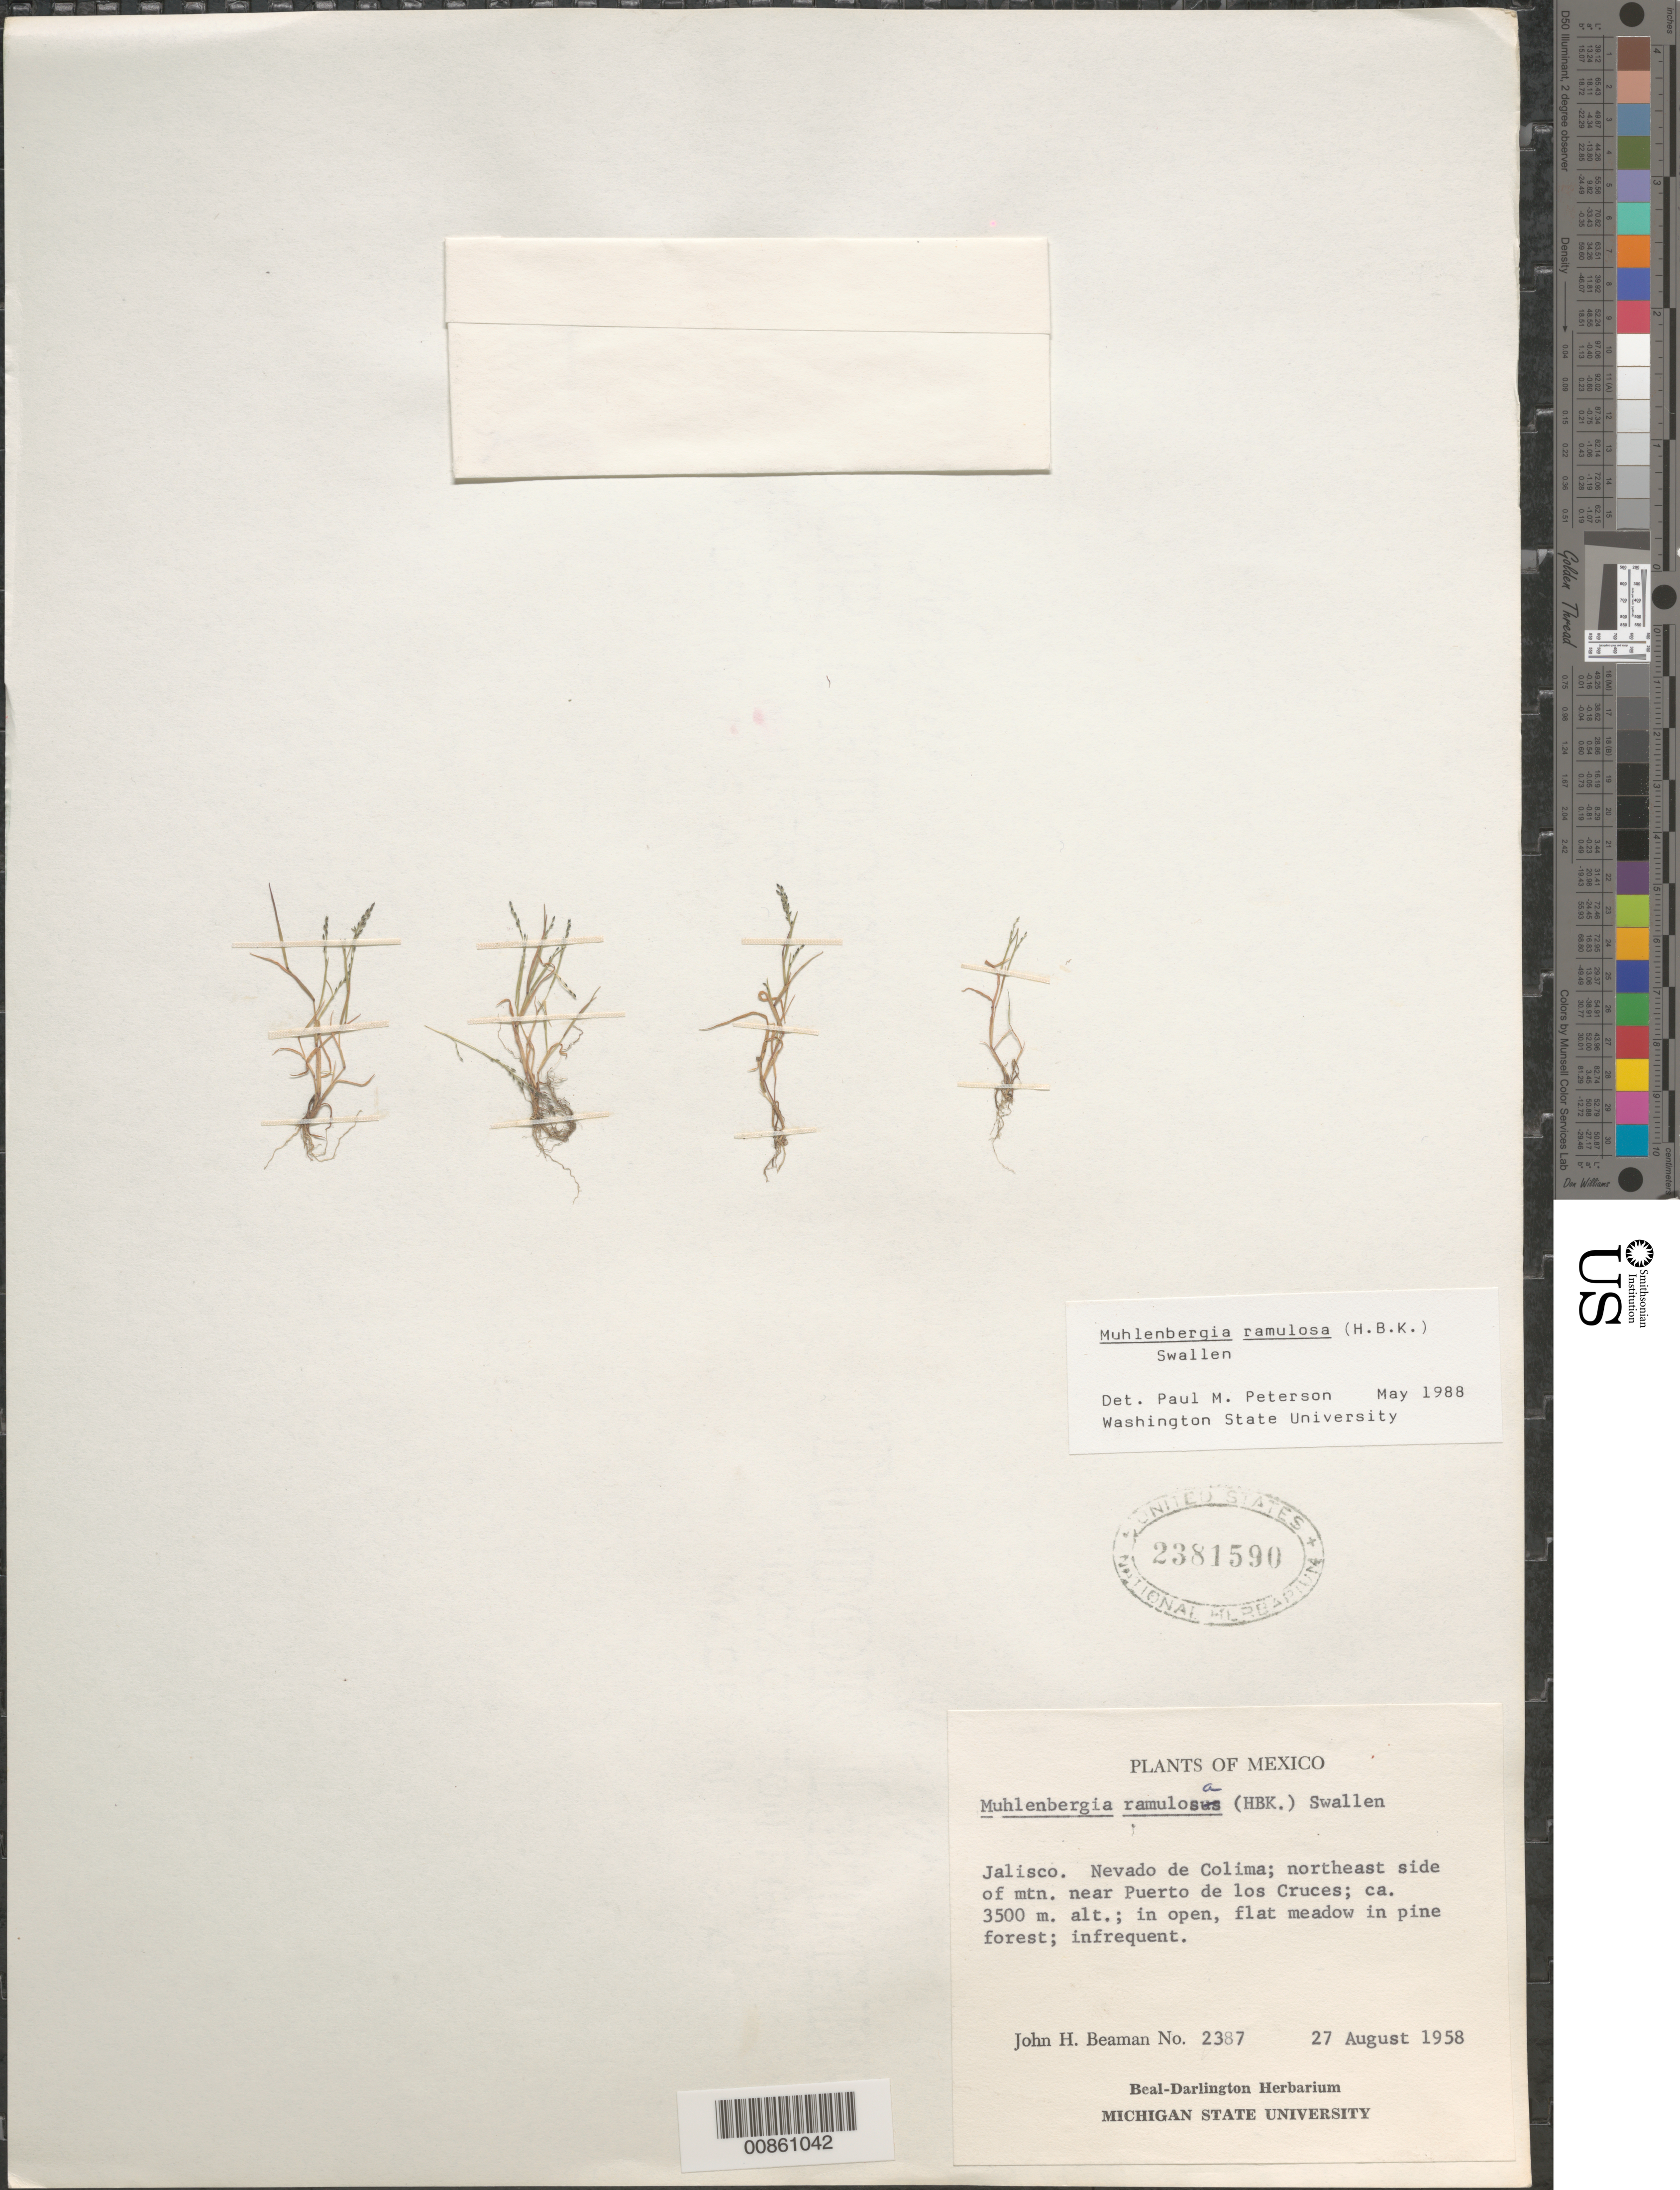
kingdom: Plantae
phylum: Tracheophyta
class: Liliopsida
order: Poales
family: Poaceae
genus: Muhlenbergia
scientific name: Muhlenbergia ramulosa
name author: (Kunth) Swallen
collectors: J. H. Beaman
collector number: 2387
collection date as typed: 27 Aug 1958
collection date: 1958-08-27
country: Mexico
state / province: Jalisco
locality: Nevado de Colima, NE side near Puerto de las Cruces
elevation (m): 3500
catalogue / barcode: US 2381590